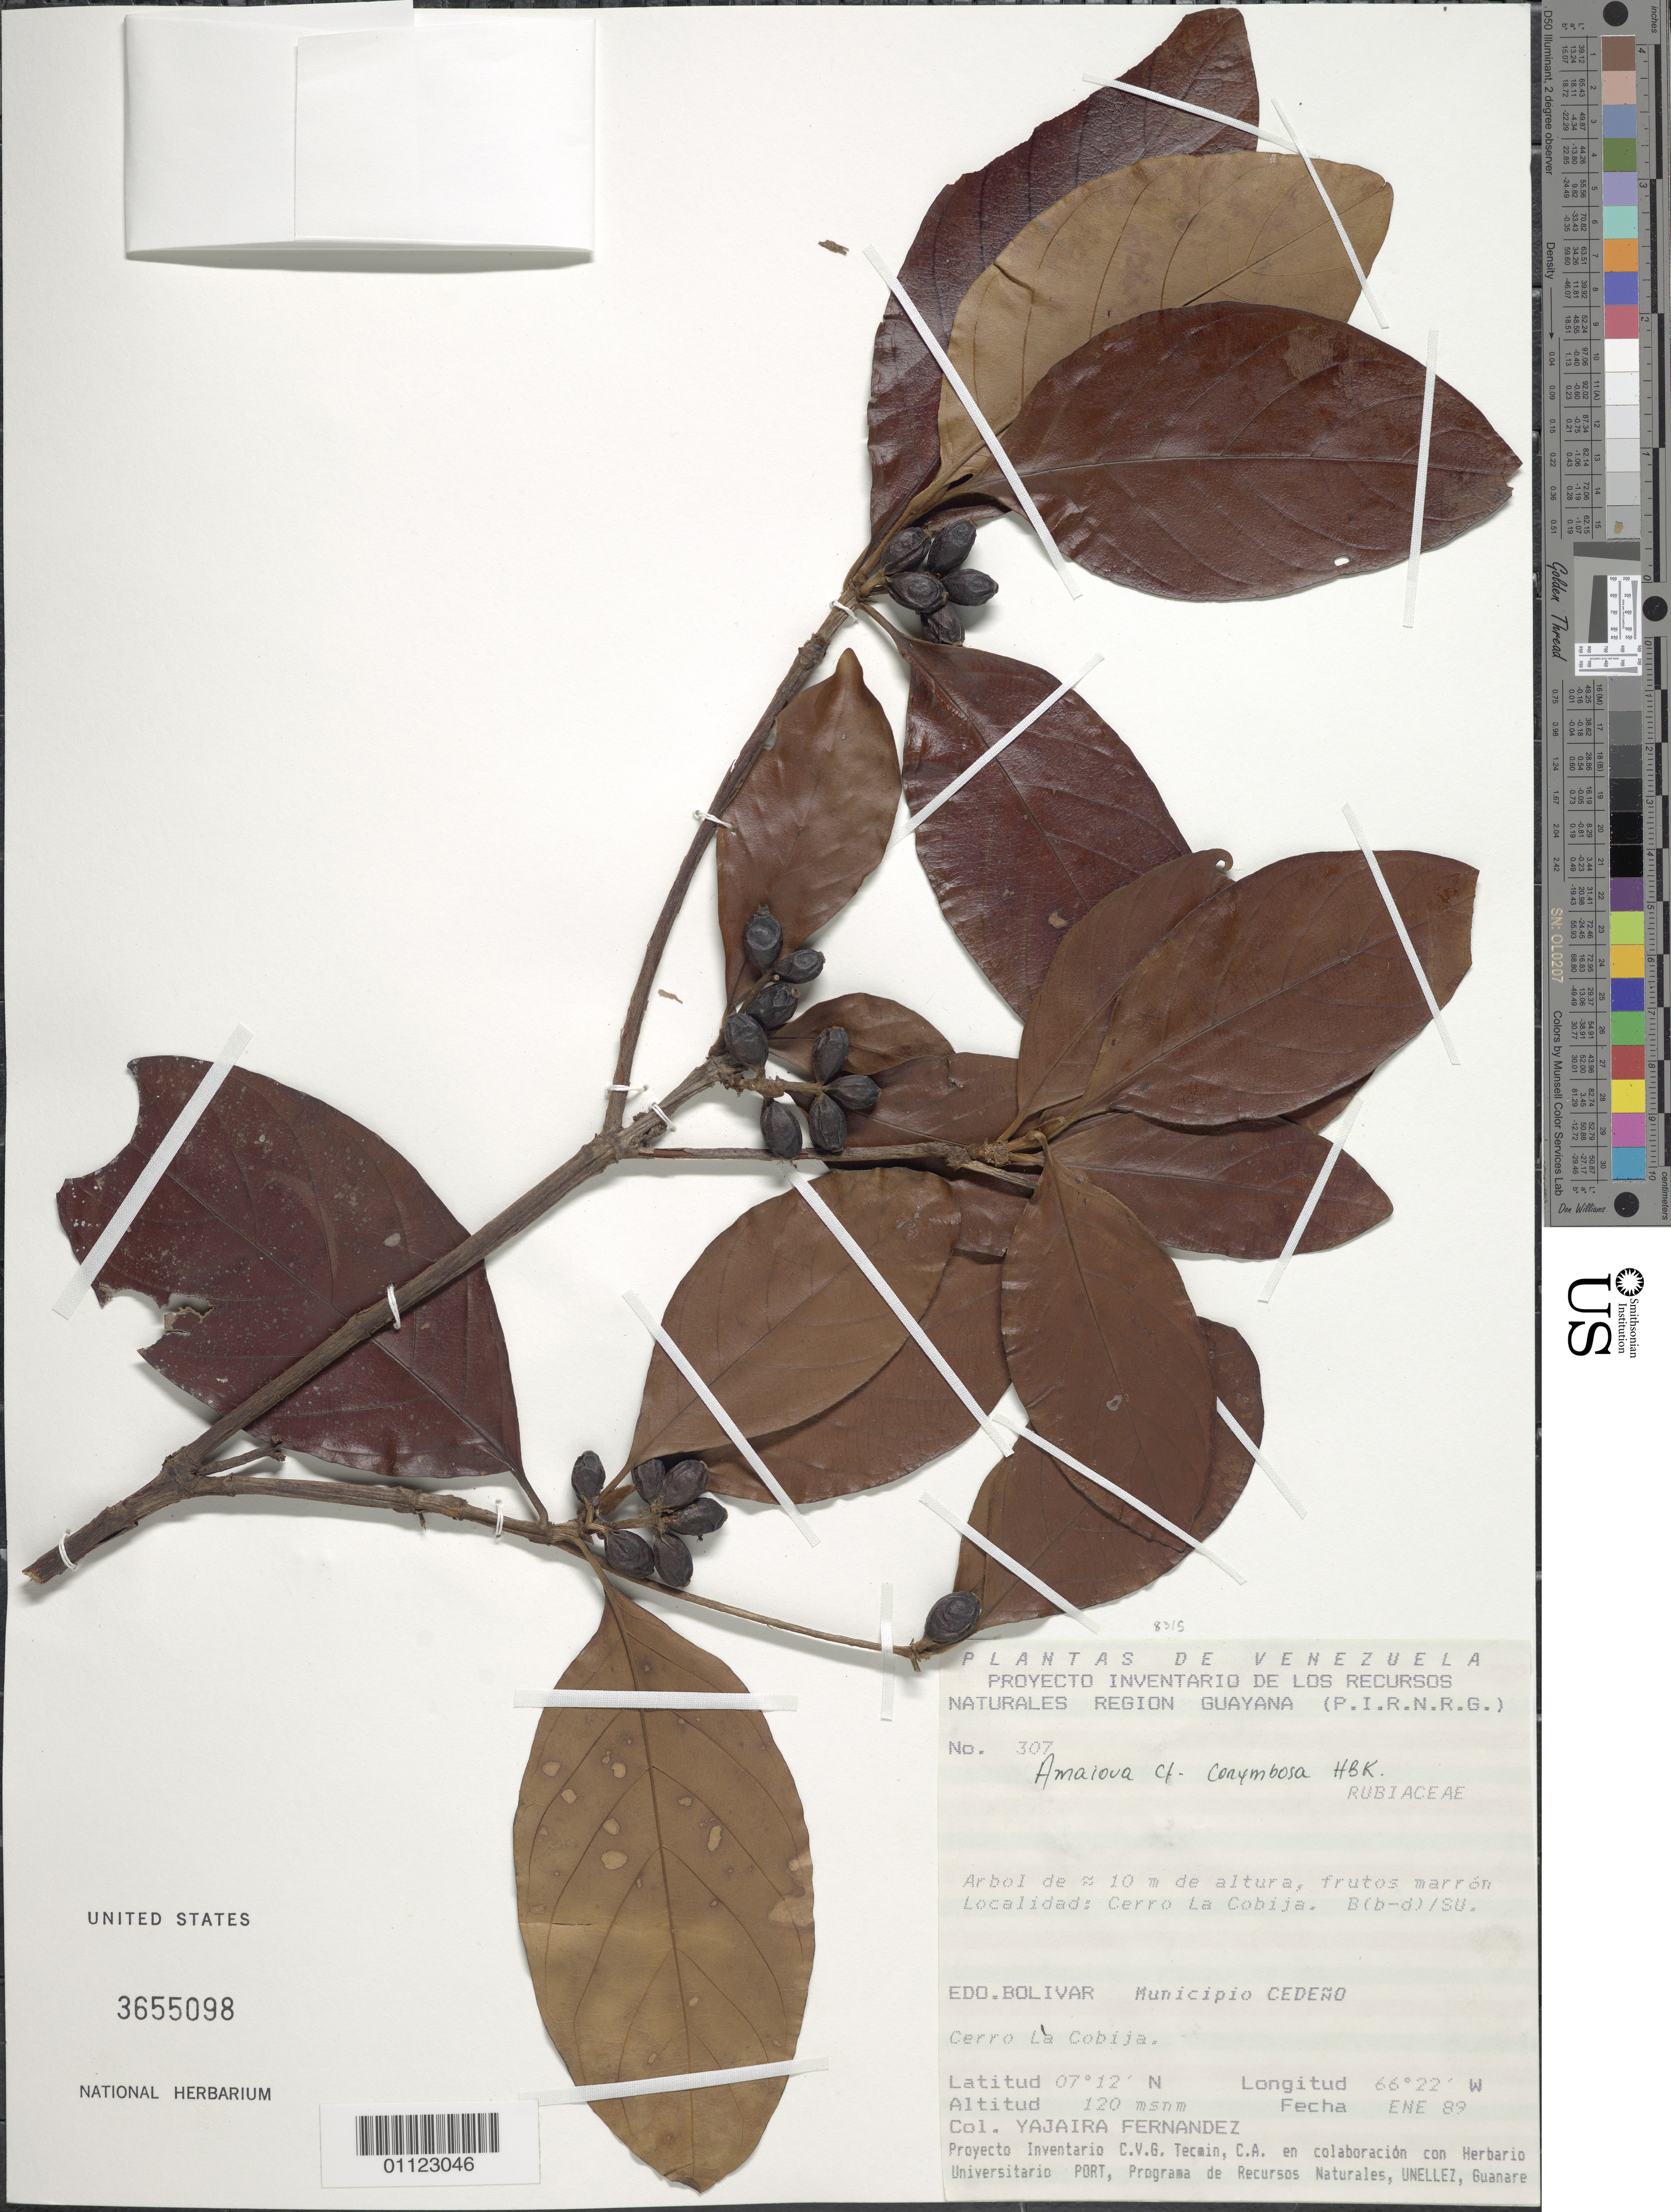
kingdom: Plantae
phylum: Tracheophyta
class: Magnoliopsida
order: Gentianales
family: Rubiaceae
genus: Amaioua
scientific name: Amaioua corymbosa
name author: Kunth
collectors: Y. Fernandez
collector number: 307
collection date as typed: Ene 89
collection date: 1989-01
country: Venezuela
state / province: Bolívar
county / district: Cedeño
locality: Cerro La Cobija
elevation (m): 120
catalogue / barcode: US 3655098